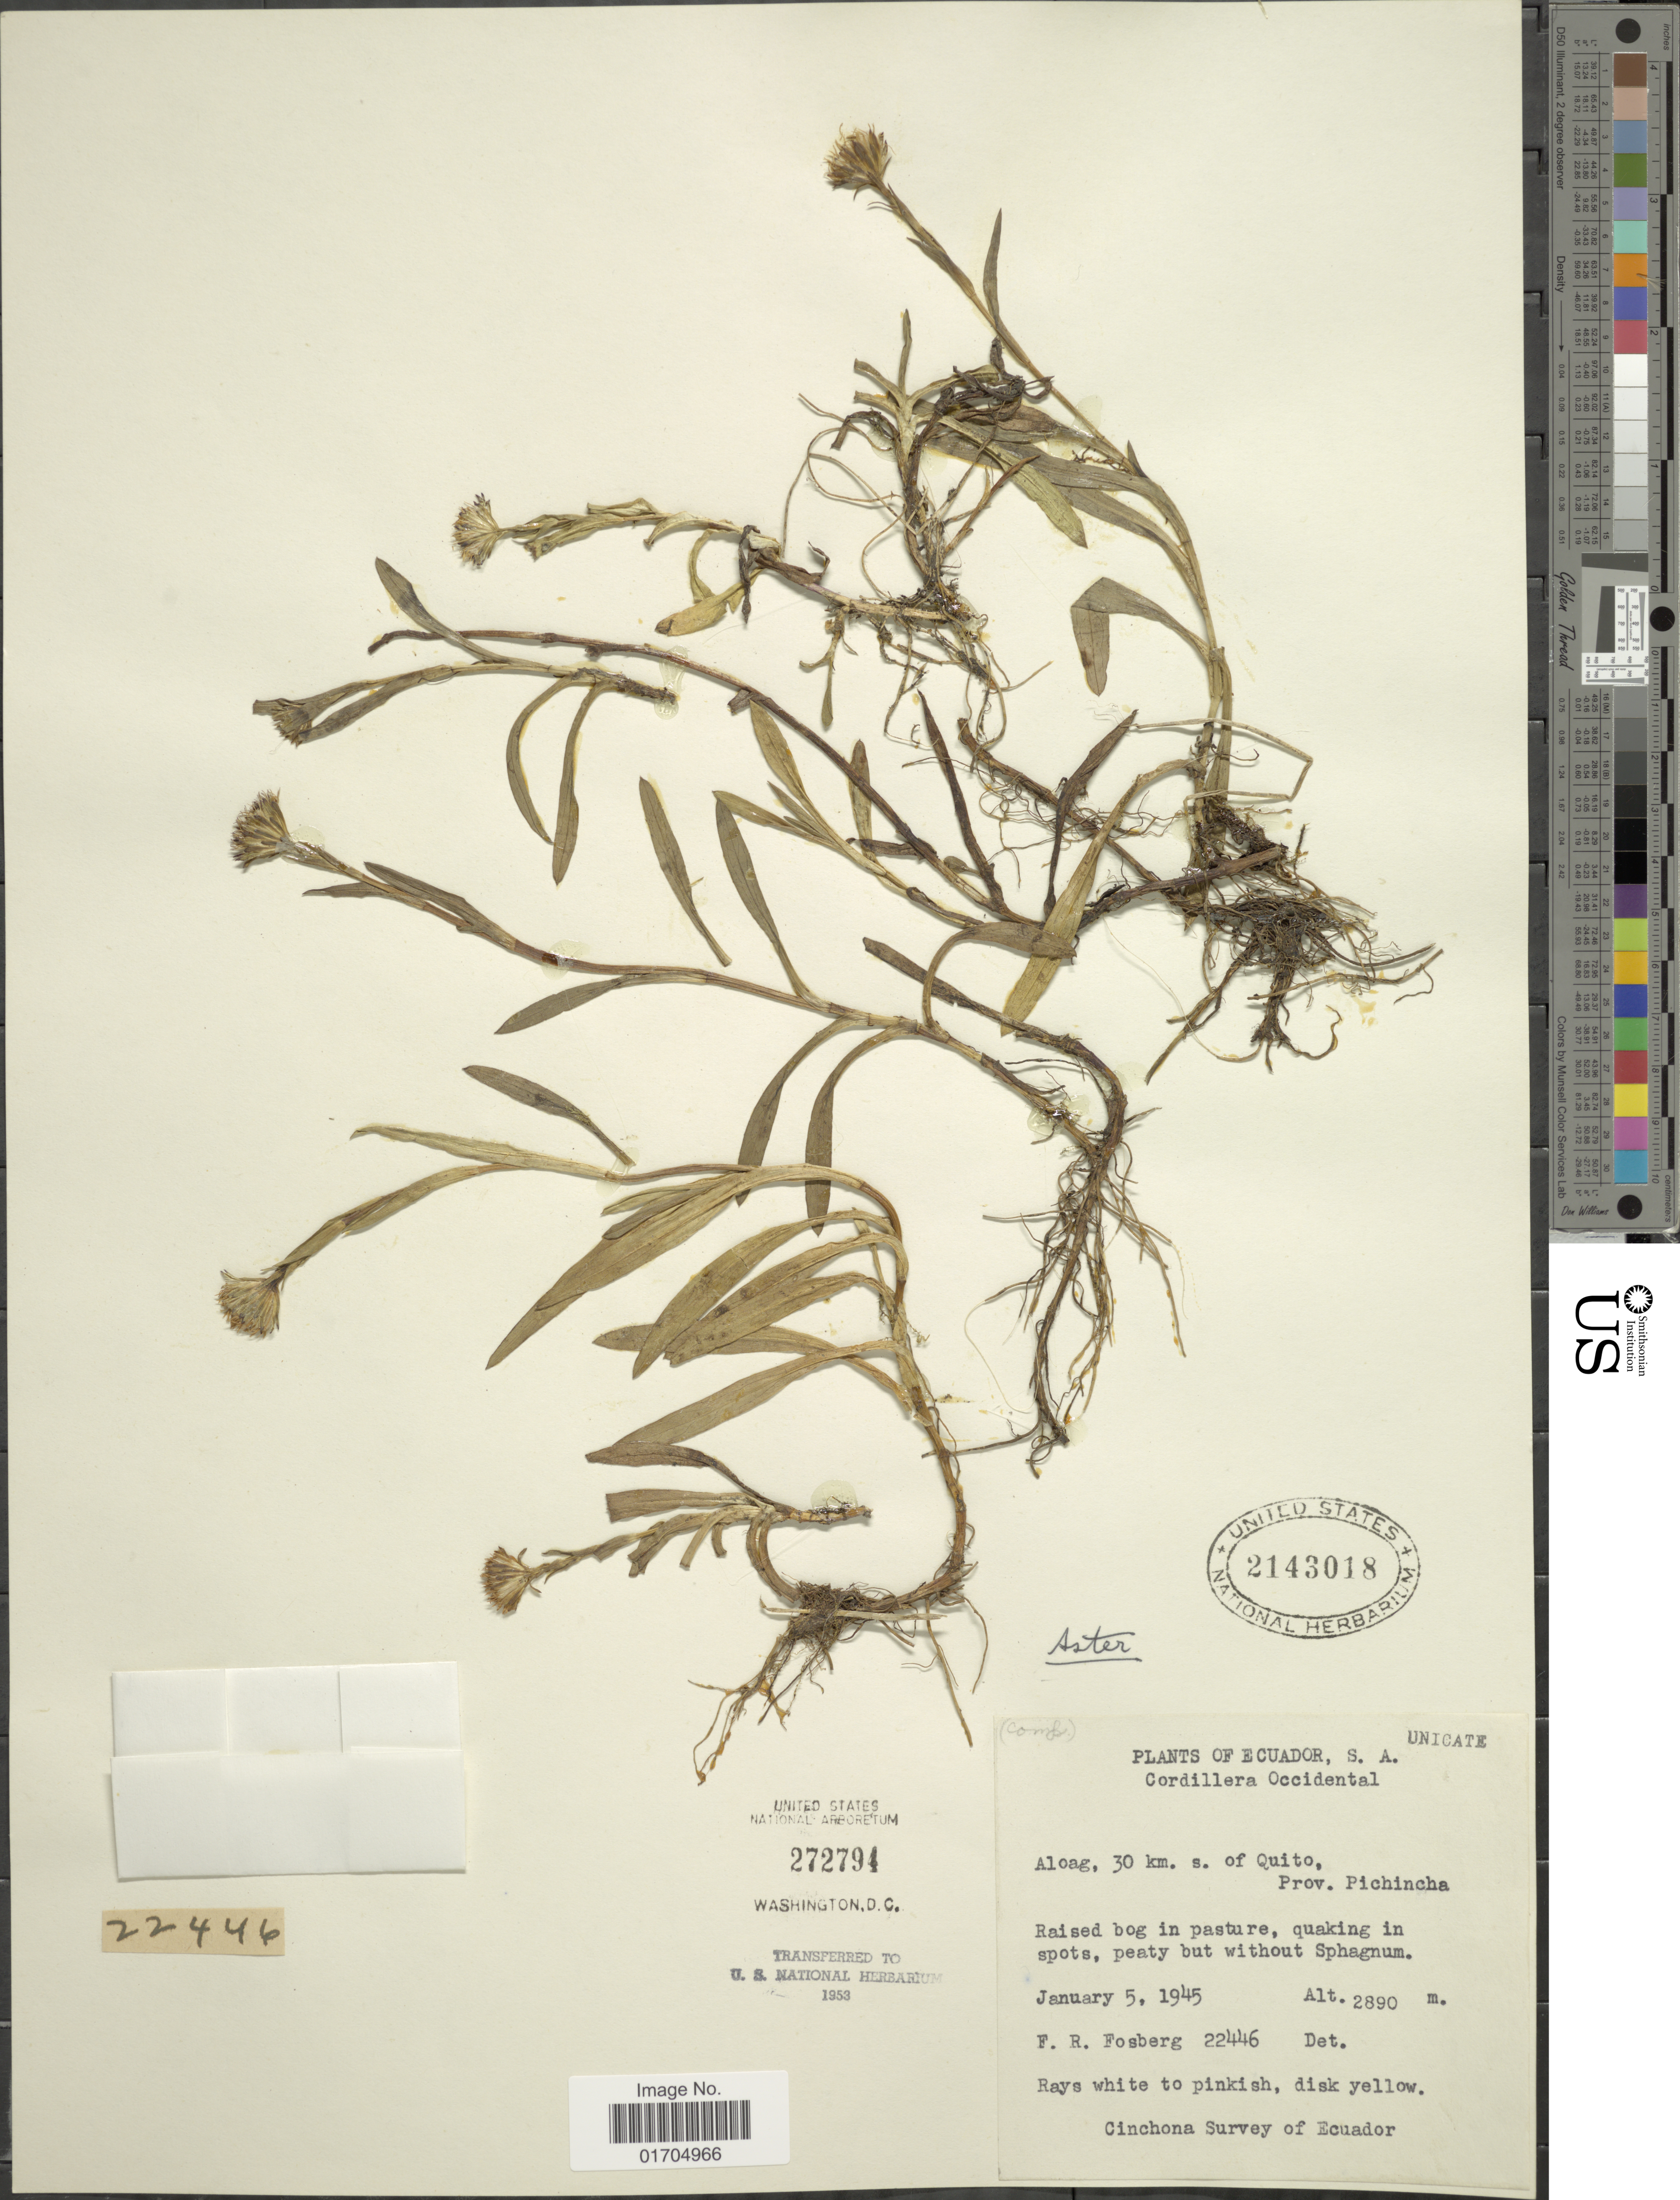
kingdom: Plantae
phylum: Tracheophyta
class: Magnoliopsida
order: Asterales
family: Asteraceae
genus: Symphyotrichum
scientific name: Symphyotrichum glabrifolium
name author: (DC.) G.L. Nesom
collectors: F. R. Fosberg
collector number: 22446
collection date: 1945-01-05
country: Ecuador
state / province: Pichincha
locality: S.A., Cordillera Occidental, Aloag, 30 km. s. of Quito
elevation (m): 2890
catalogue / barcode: US 2143018